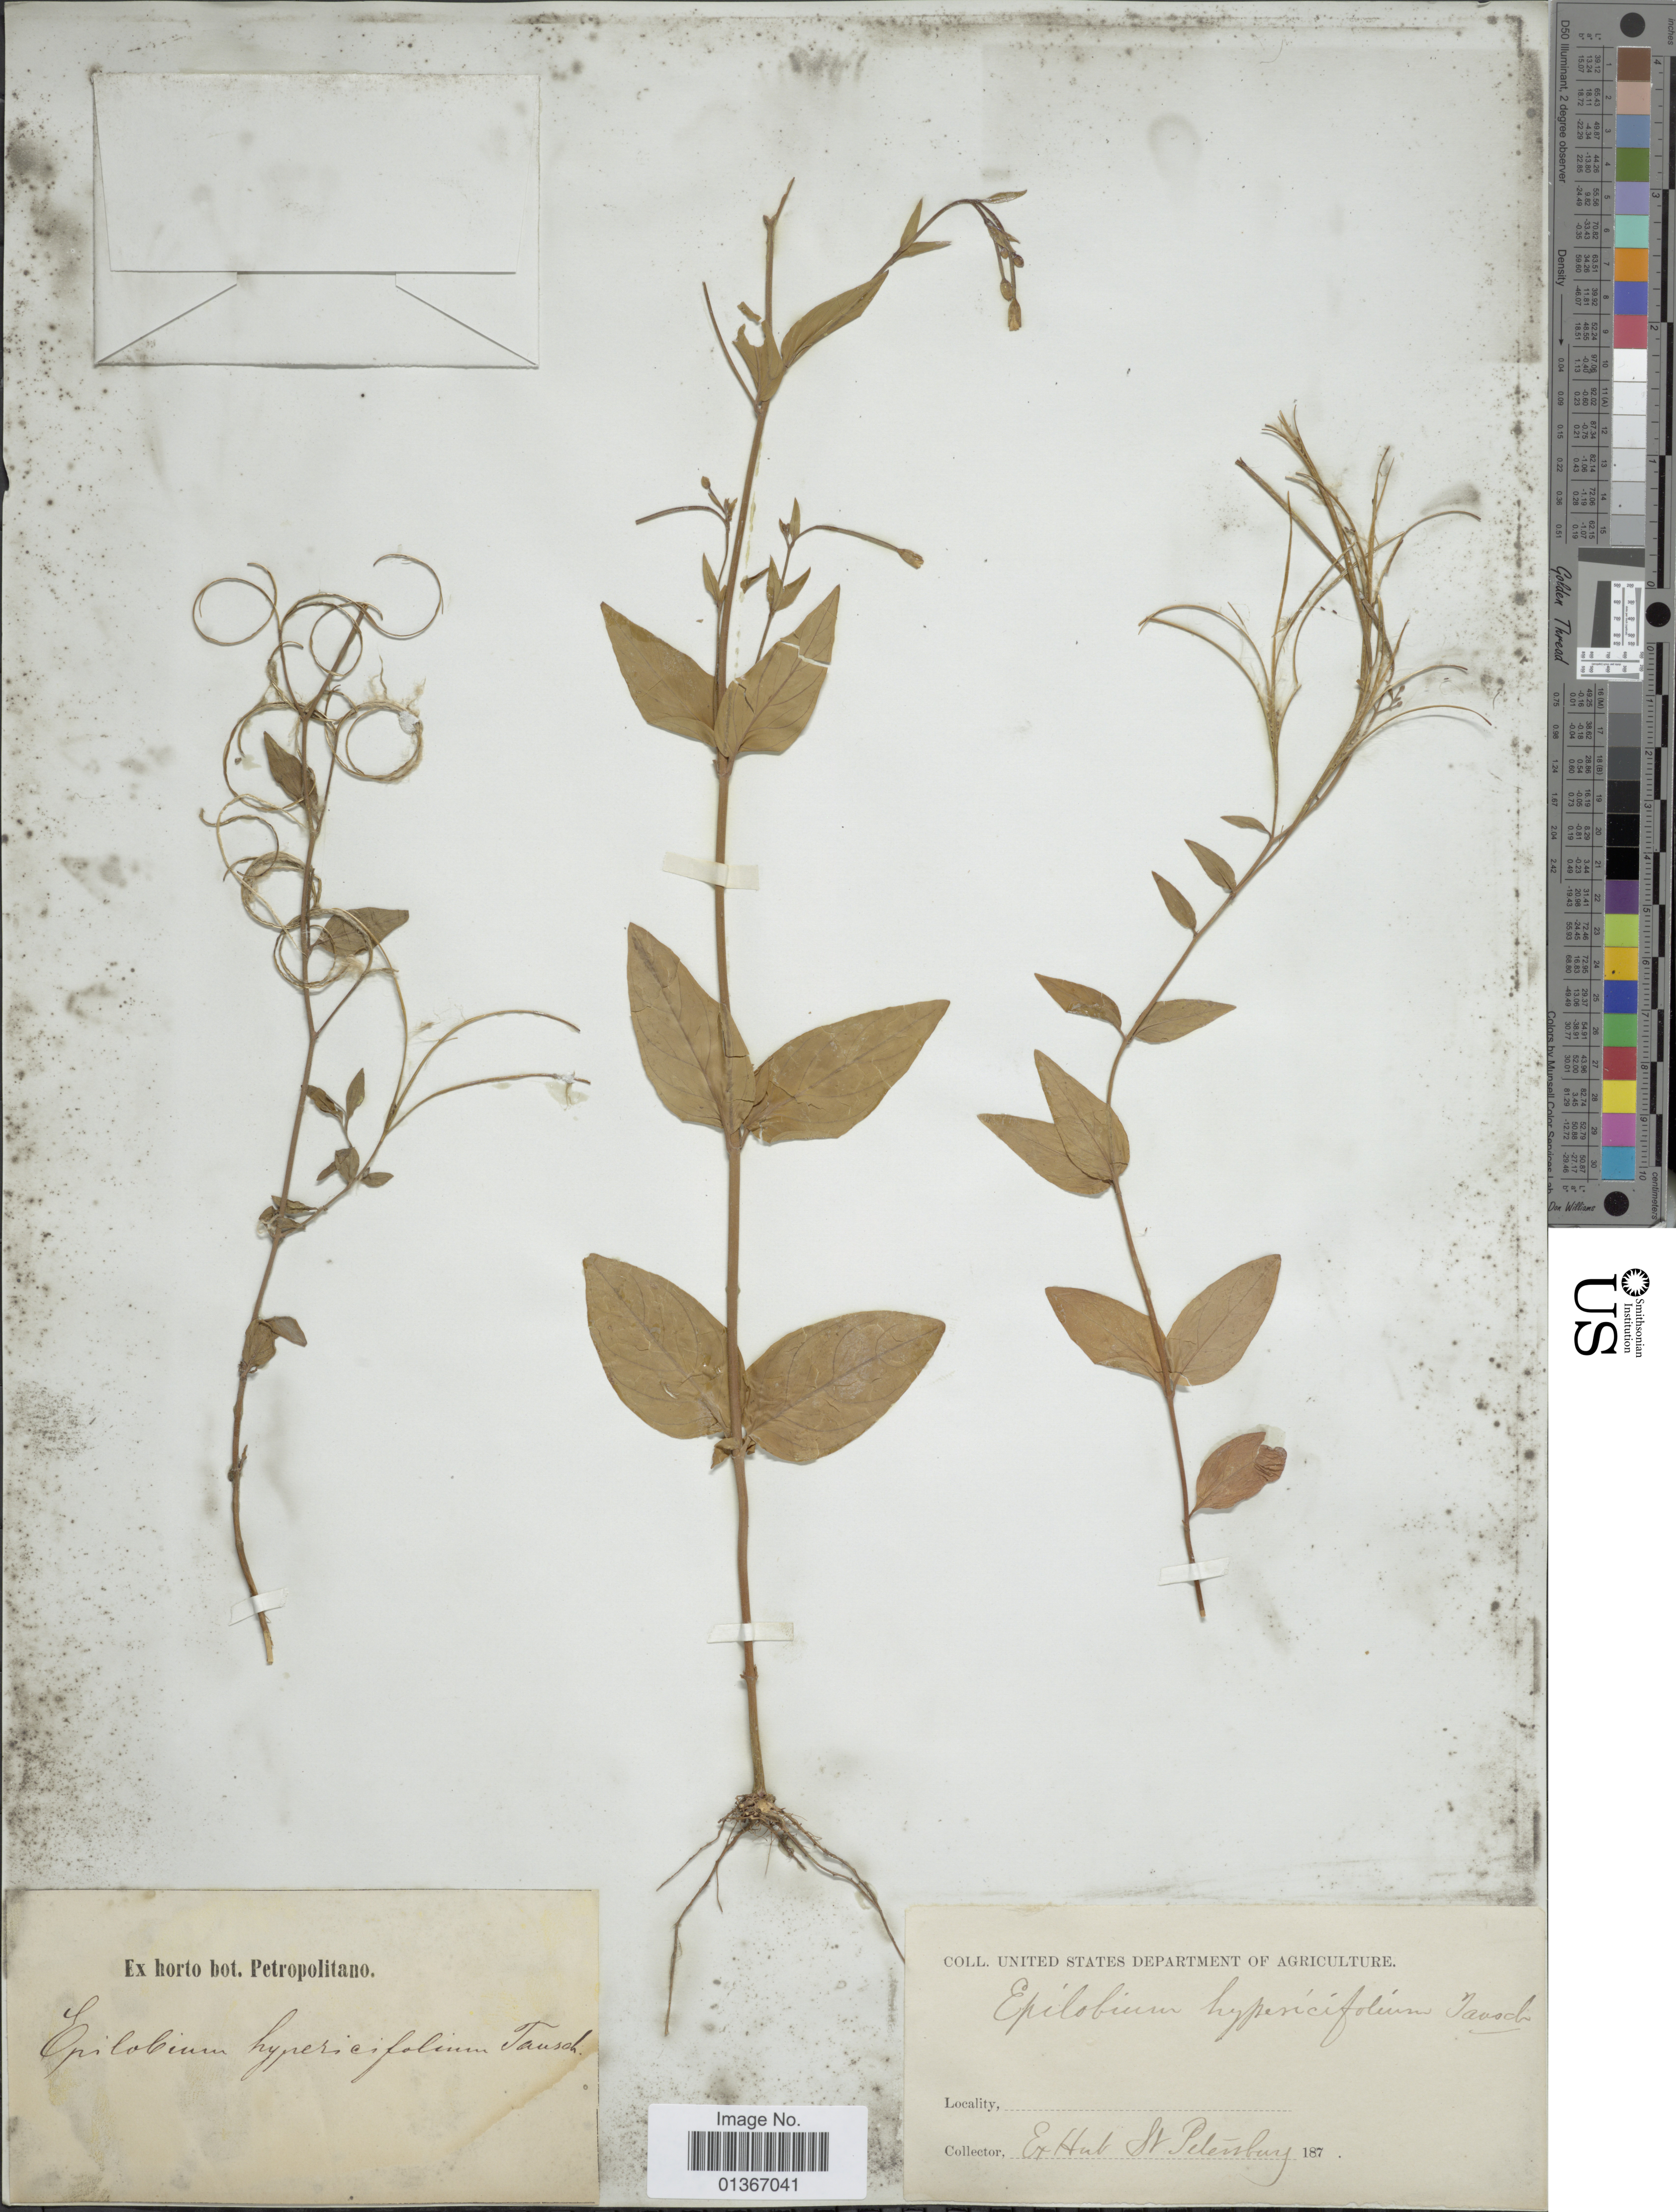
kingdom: Plantae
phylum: Tracheophyta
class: Magnoliopsida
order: Myrtales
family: Onagraceae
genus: Epilobium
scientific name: Epilobium montanum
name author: L.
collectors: ex herb. Mus. St. Petersburg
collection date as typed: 187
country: Russian Federation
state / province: St. Petersburg